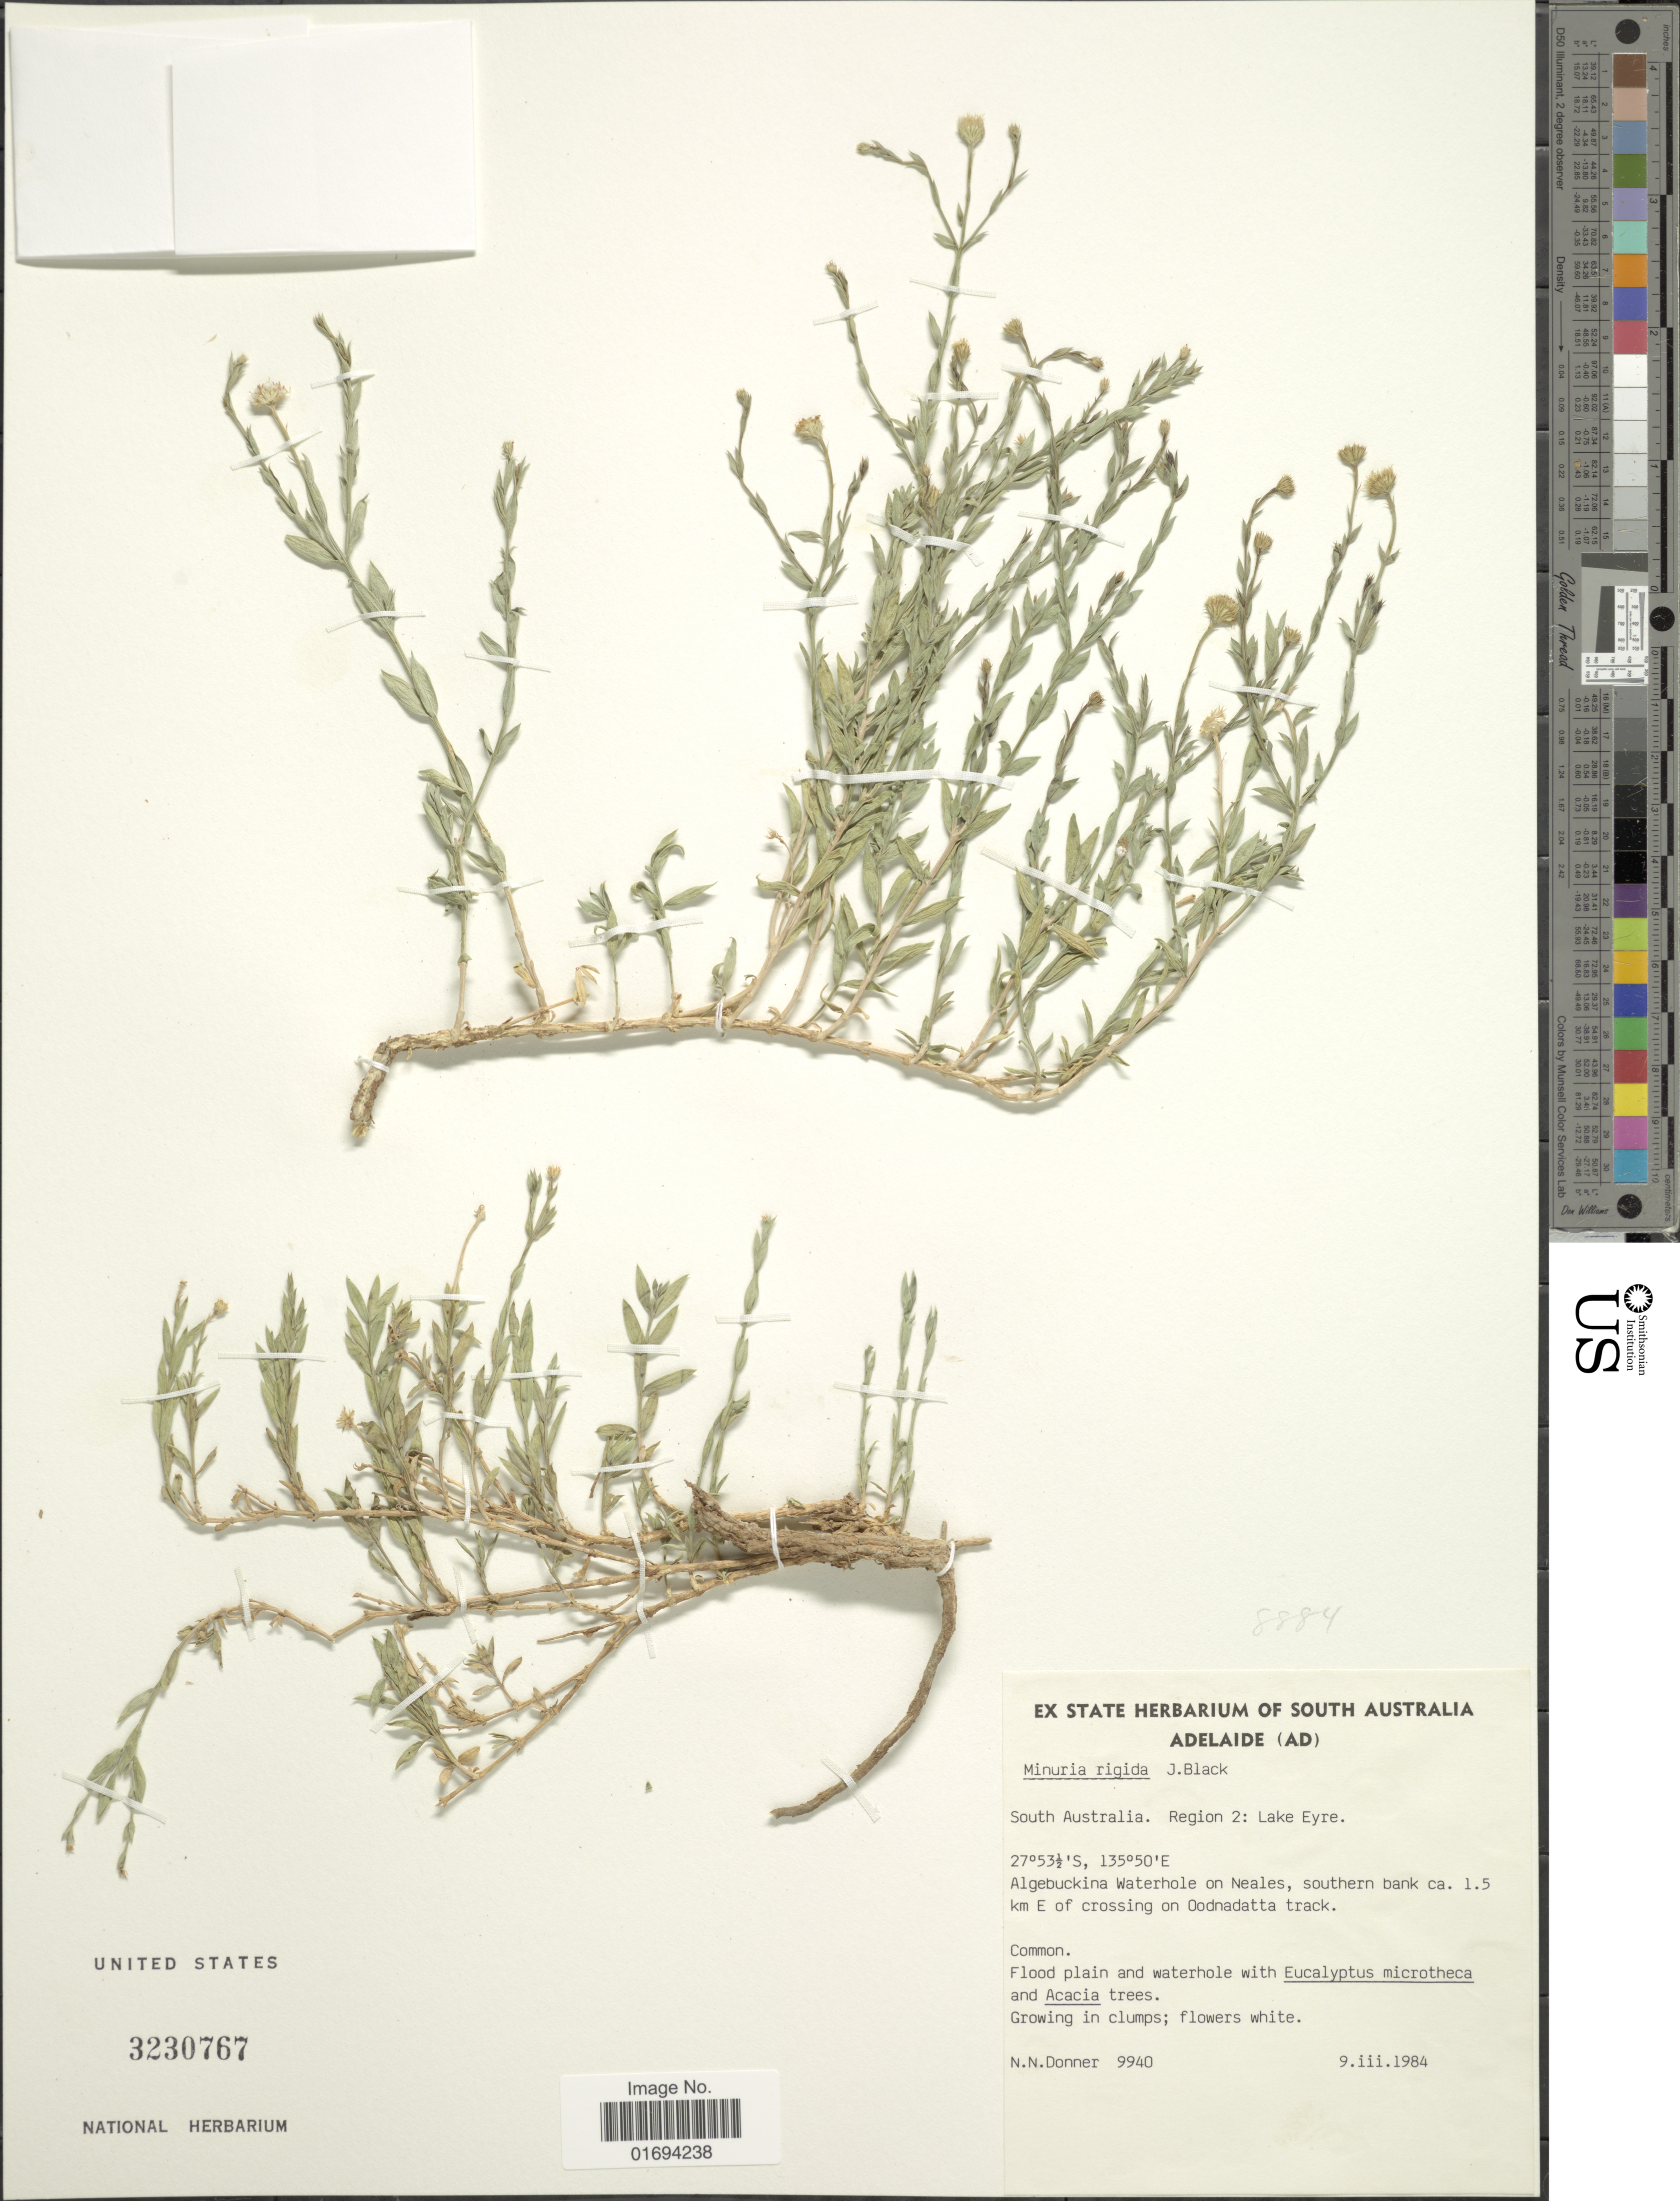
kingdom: Plantae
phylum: Tracheophyta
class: Magnoliopsida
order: Asterales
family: Asteraceae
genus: Minuria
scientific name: Minuria rigida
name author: J.M. Black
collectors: N. Donner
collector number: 9940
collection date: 1984-03-09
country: Australia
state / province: South Australia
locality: Region 2: Lake Eyre, Algebuckina Waterhole on Neales, southern bank ca. 1.5 km E of crossing on Oodnadatta track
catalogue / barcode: US 3230767